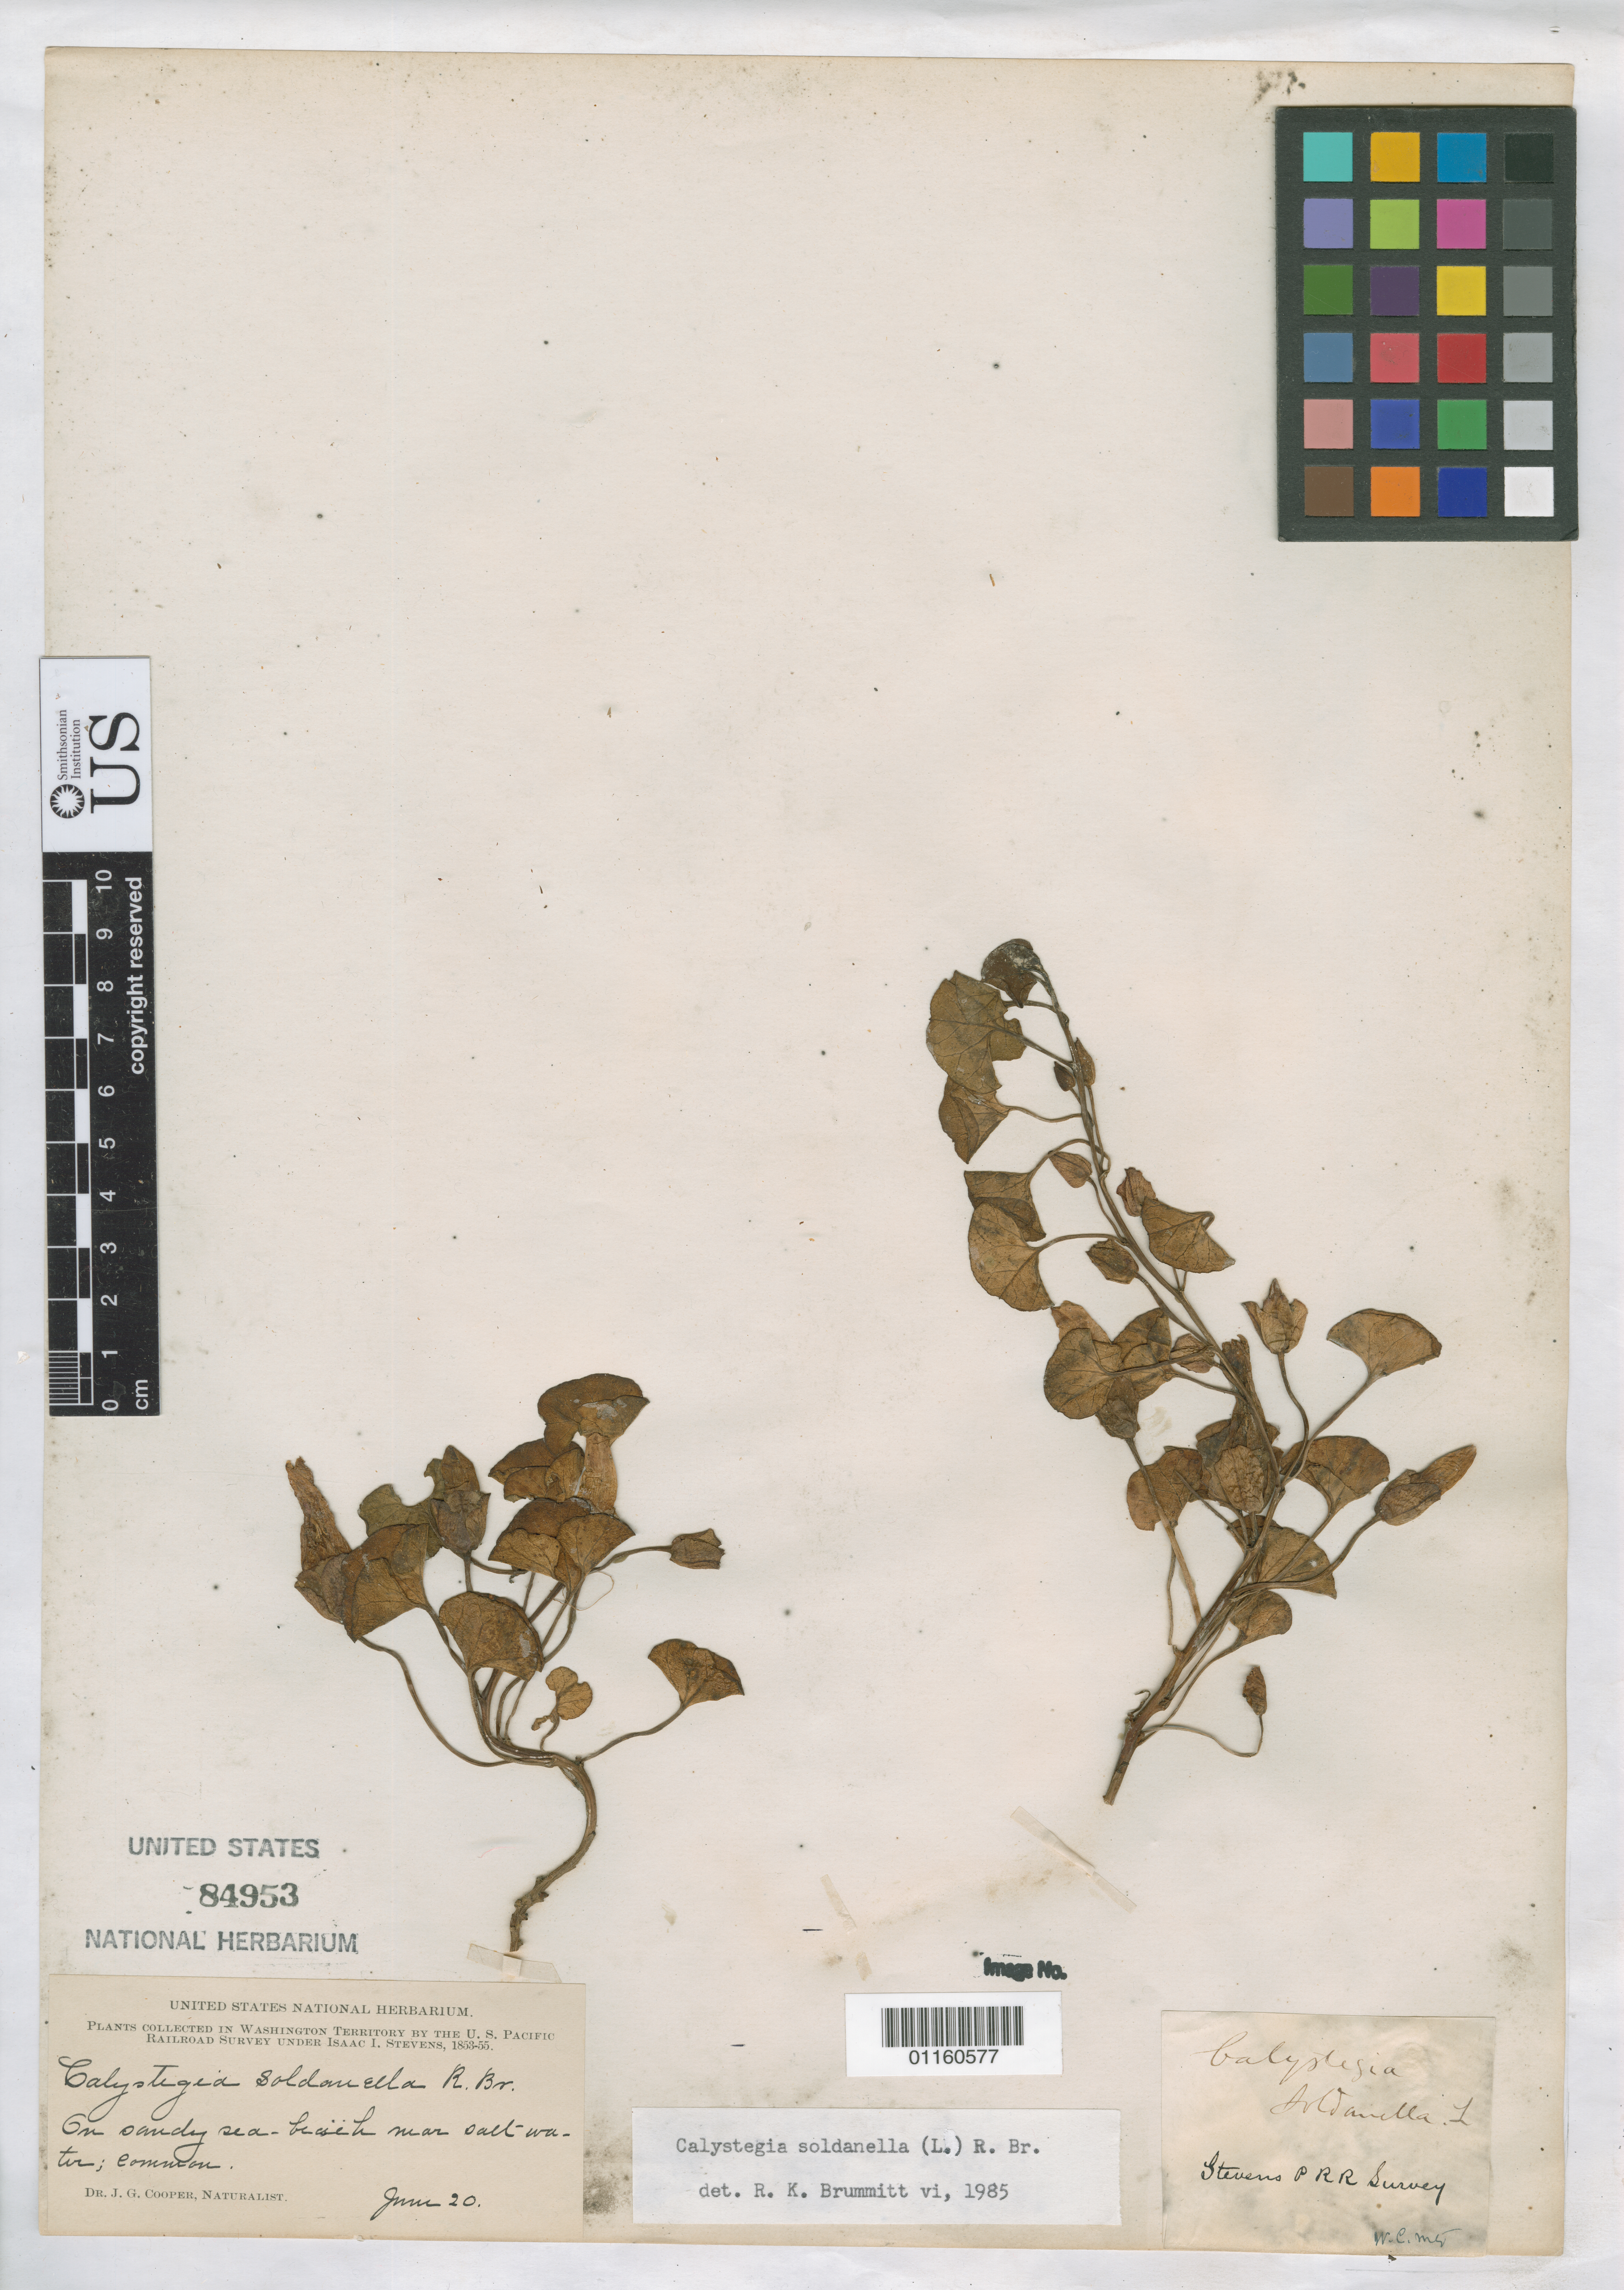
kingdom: Plantae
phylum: Tracheophyta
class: Magnoliopsida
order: Solanales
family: Convolvulaceae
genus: Calystegia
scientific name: Calystegia soldanella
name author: (L.) R. Br.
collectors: J. G. Cooper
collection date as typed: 20 Jun 1853 to 20 Jun 1855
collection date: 1853-06-20/1855-06-20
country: United States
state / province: Washington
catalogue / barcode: US 84953